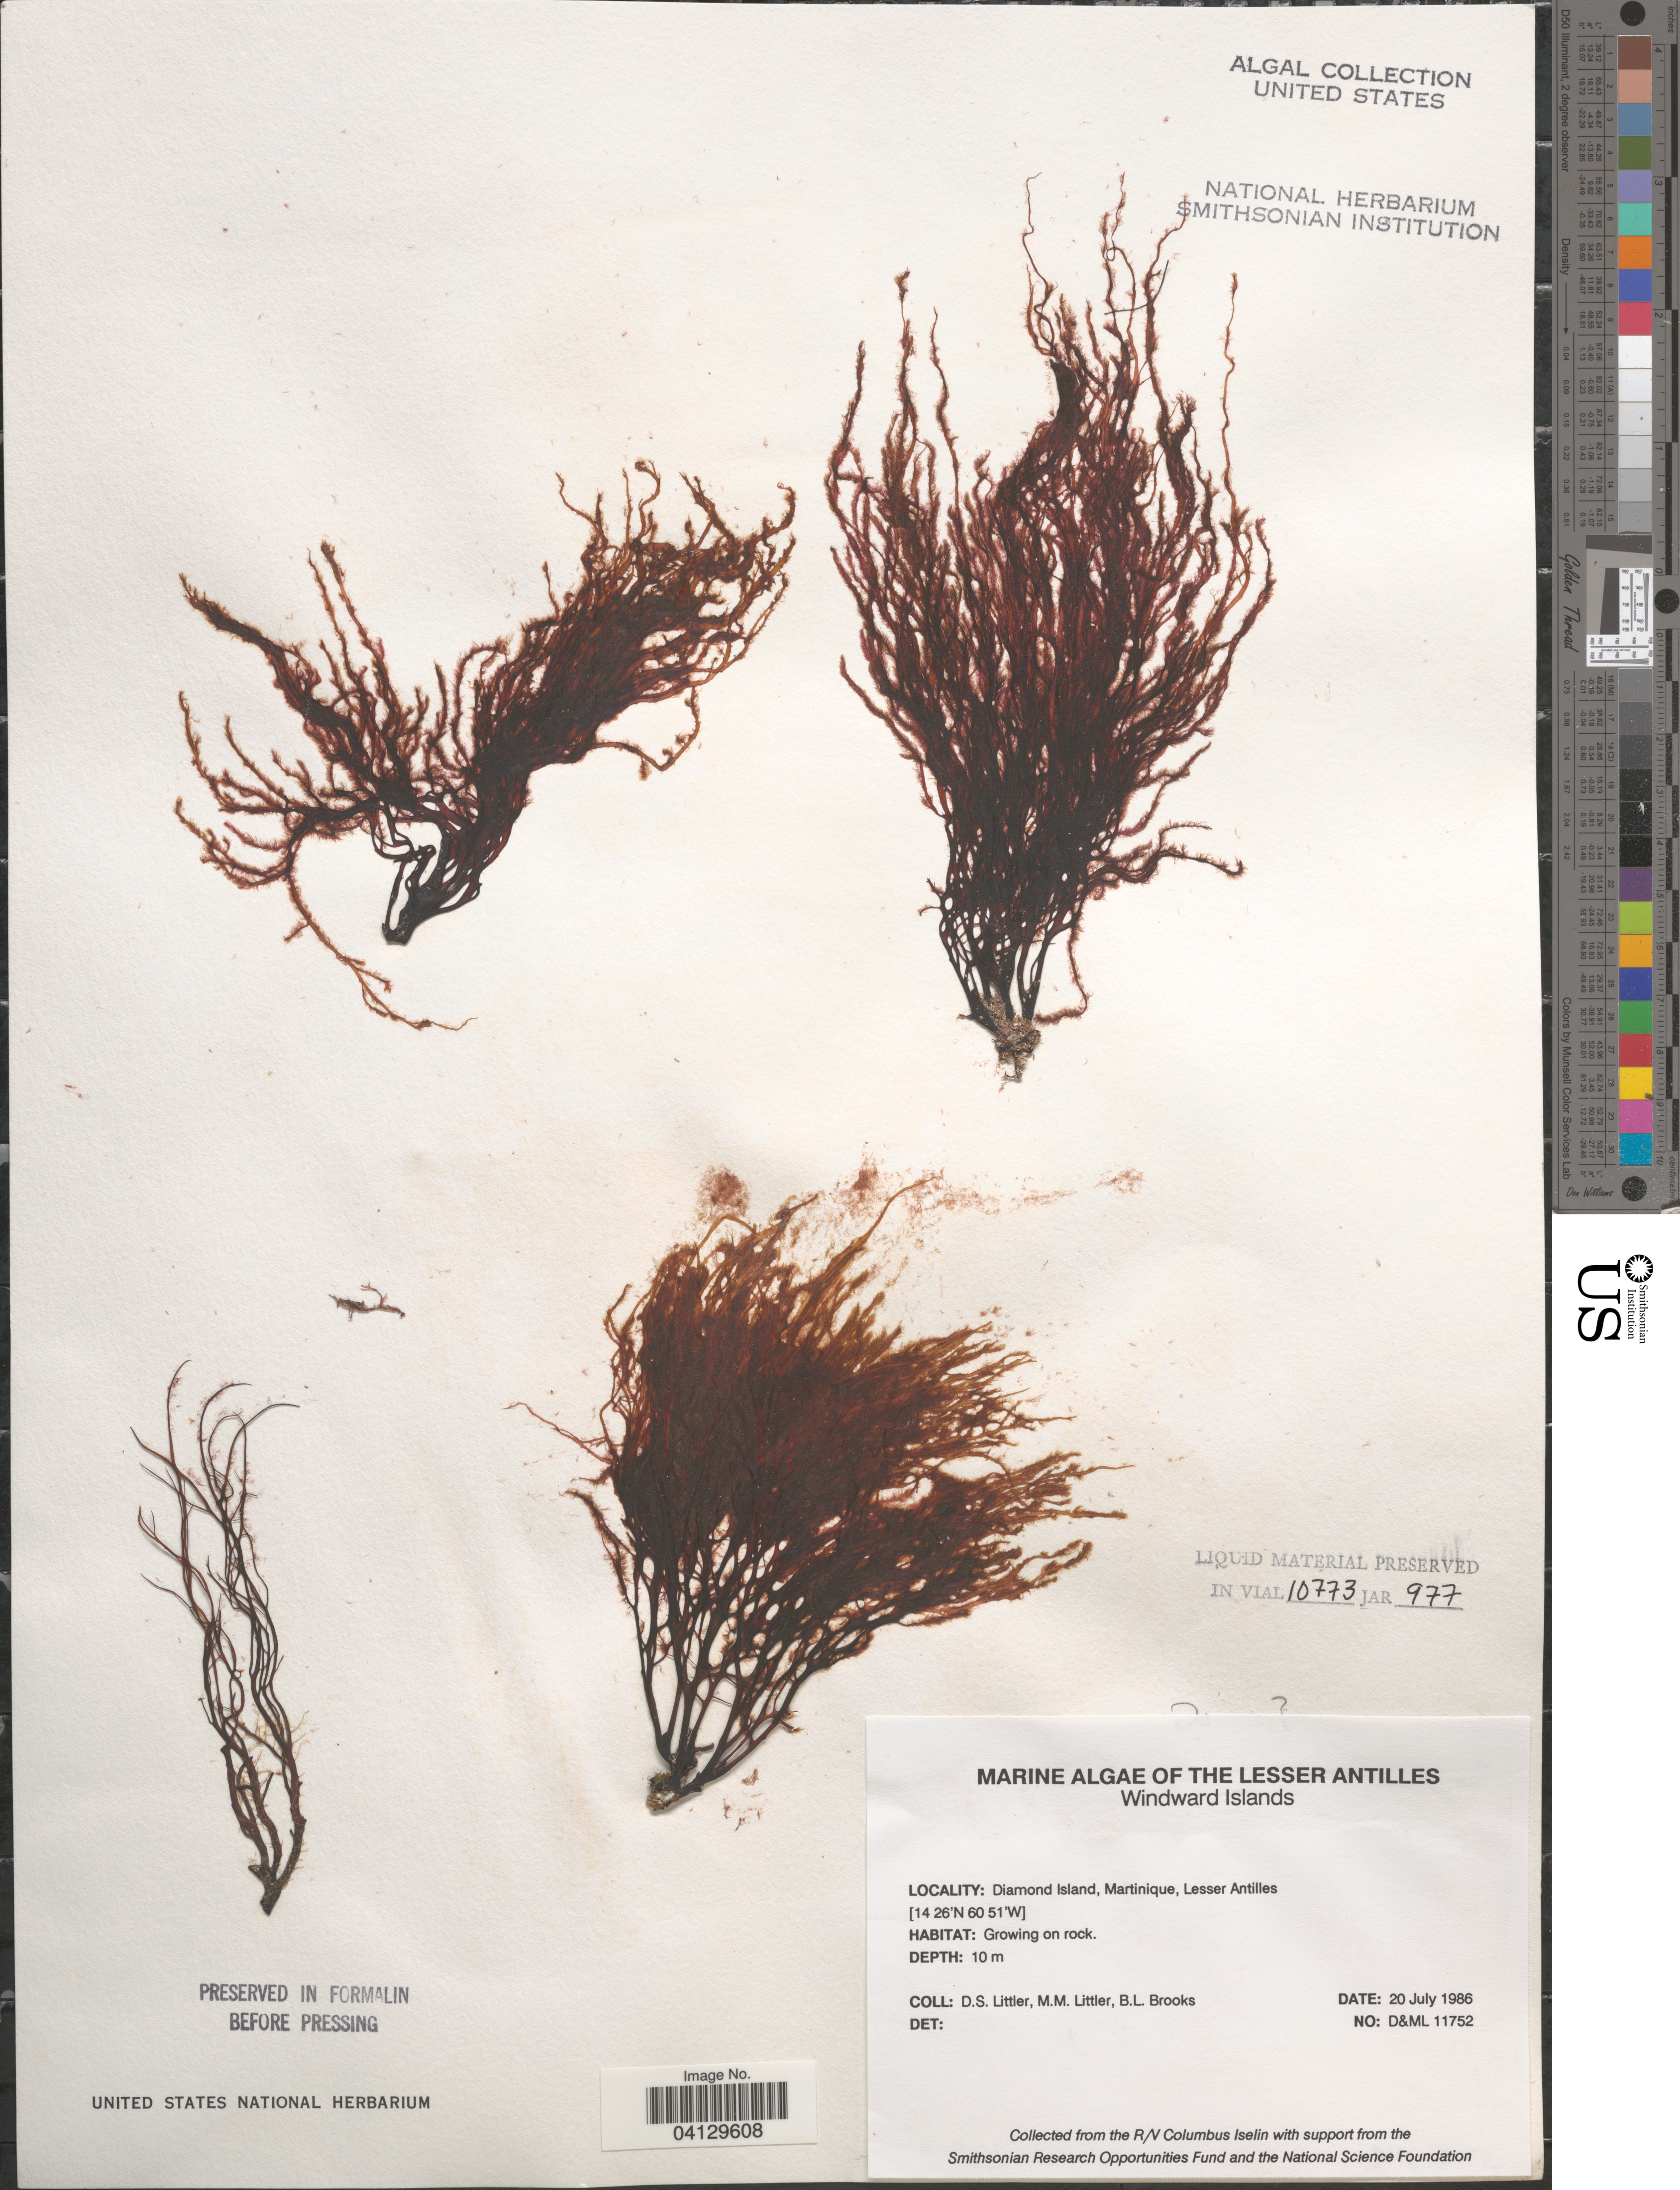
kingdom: Plantae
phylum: Rhodophyta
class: Florideophyceae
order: Corallinales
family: Corallinaceae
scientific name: Crustose Coralline Algae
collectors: D. S. Littler & B. Brooks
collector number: D&ML11752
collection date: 1986-07-20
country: Martinique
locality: The Lesser Antilles. Windward Islands. Diamond Island.